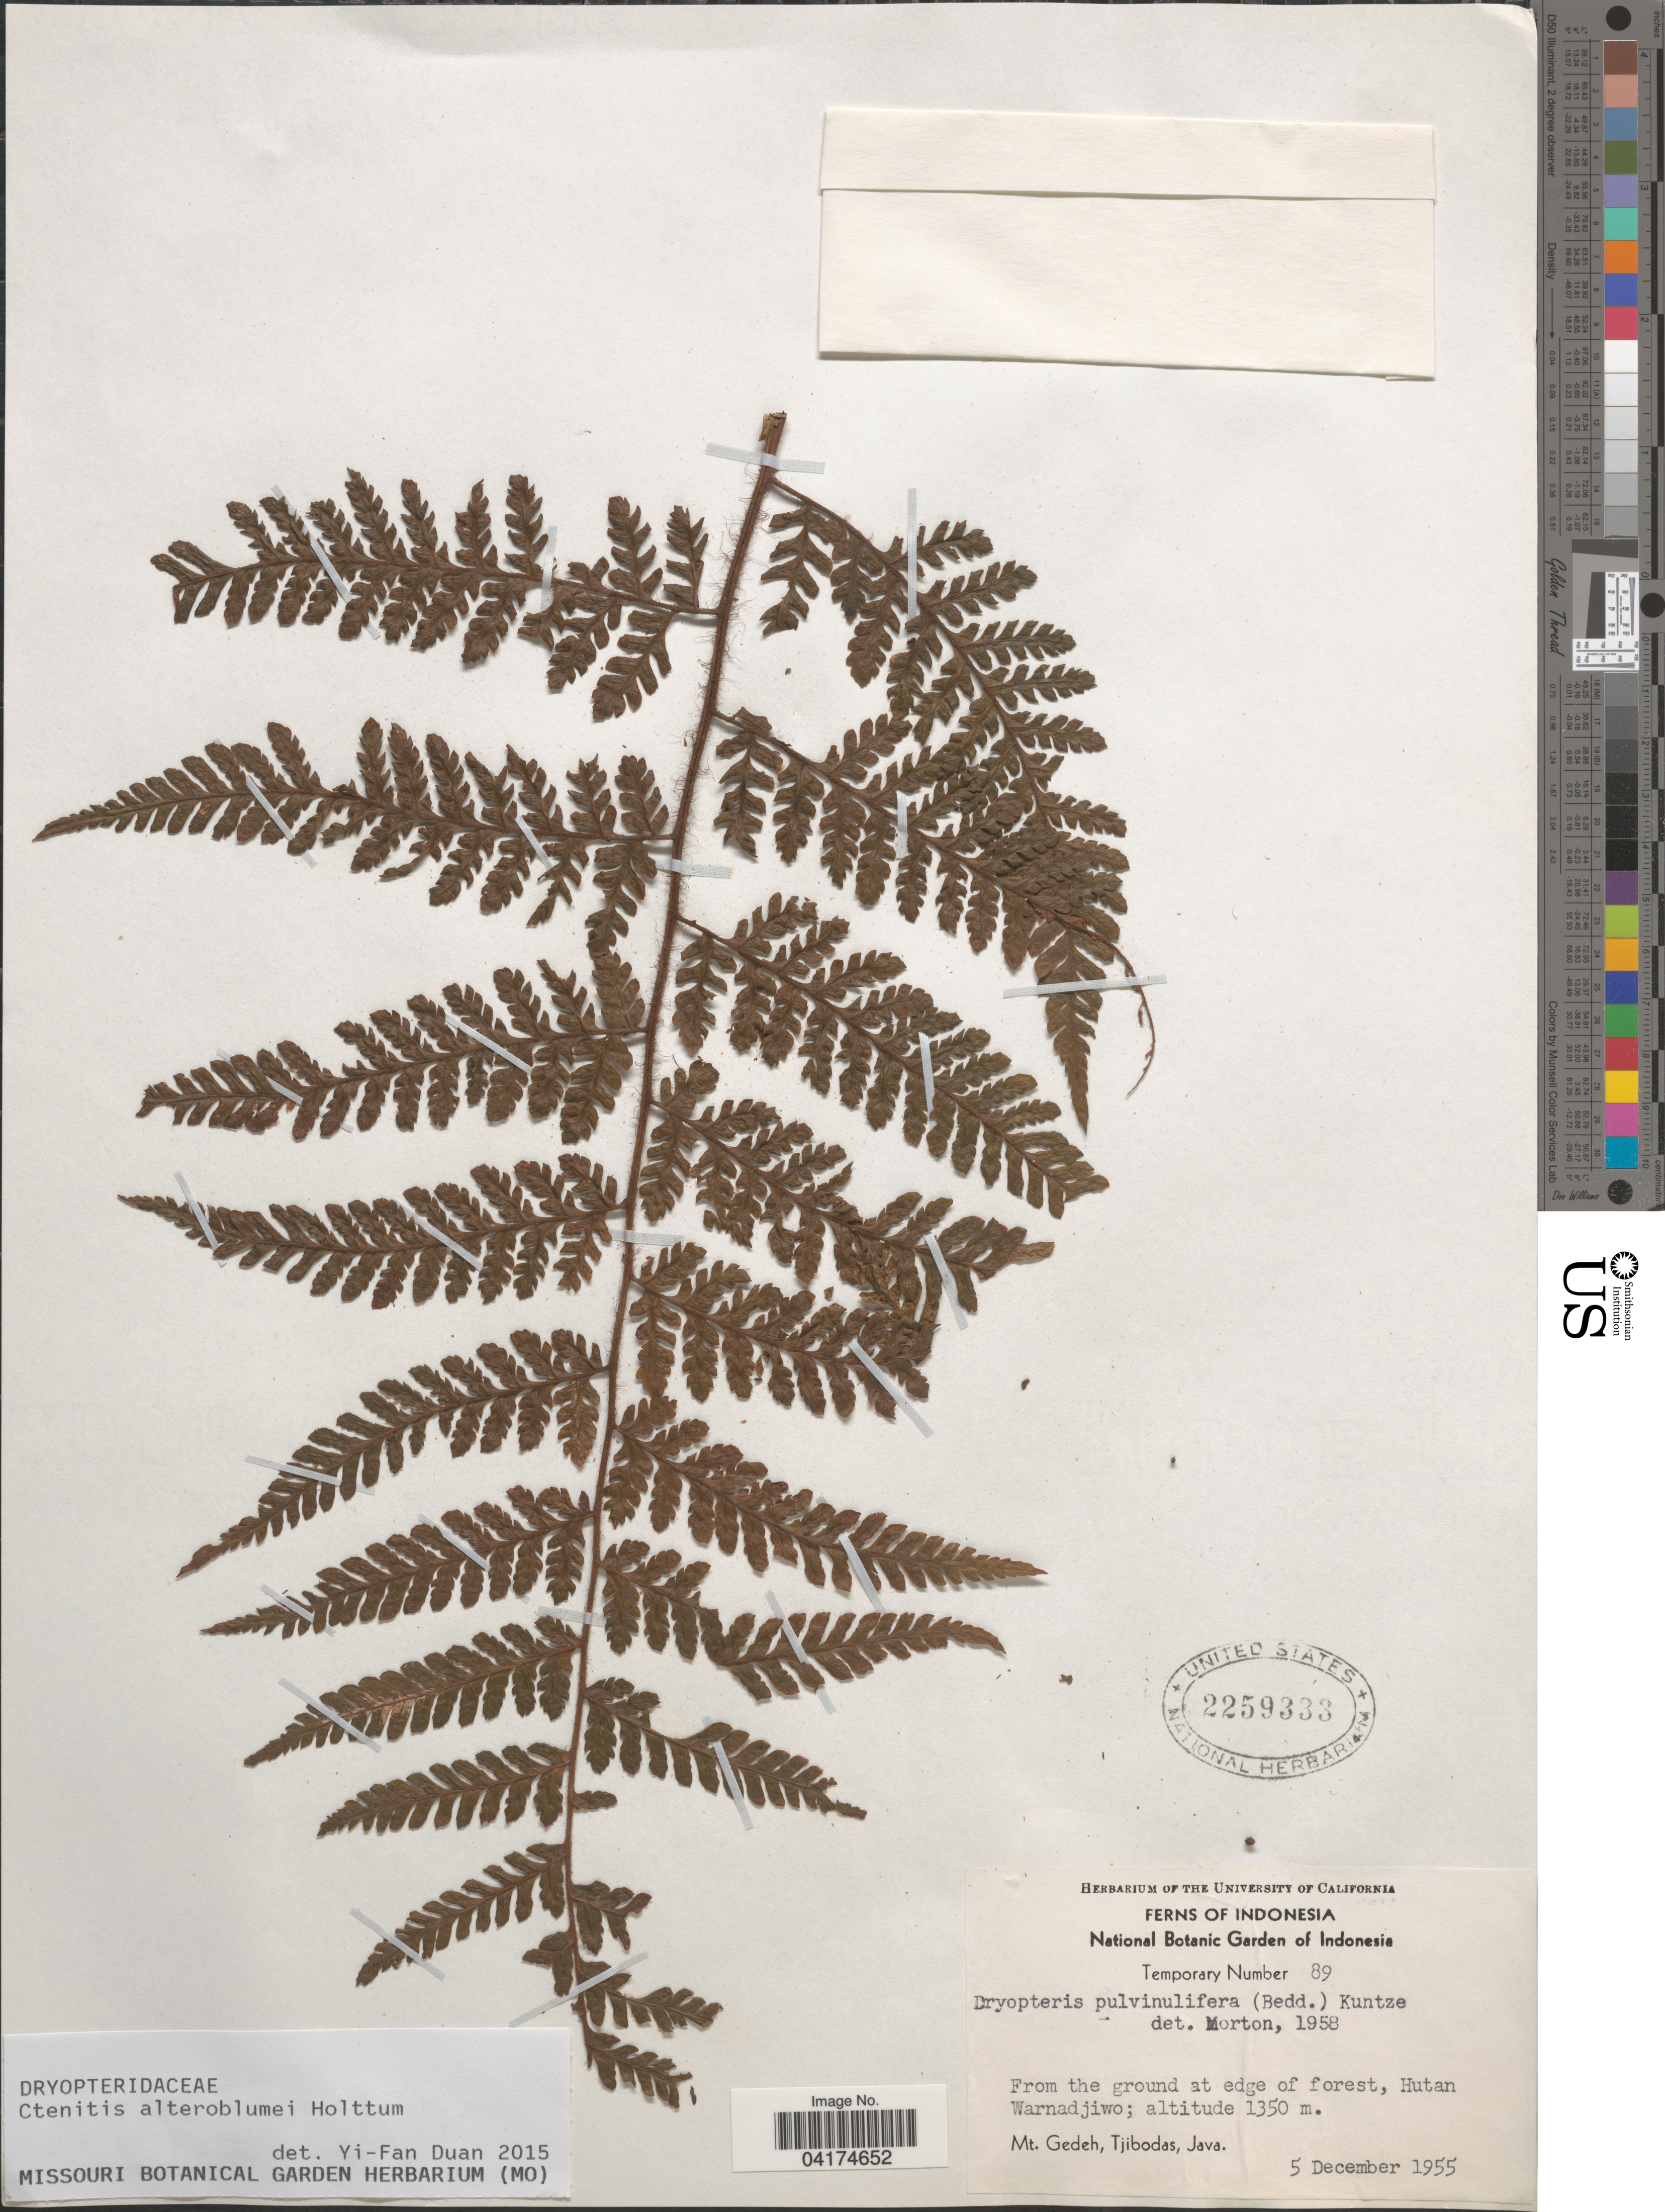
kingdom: Plantae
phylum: Tracheophyta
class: Polypodiopsida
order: Polypodiales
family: Dryopteridaceae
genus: Ctenitis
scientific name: Ctenitis alteroblumei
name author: Holttum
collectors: National Botanic Garden of Indonesia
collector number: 89?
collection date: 1955-12-05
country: Indonesia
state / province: Java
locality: Hutan Warnadjiwo. Mt. Gedeh, Tjibodas.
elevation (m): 1350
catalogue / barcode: US 2259333